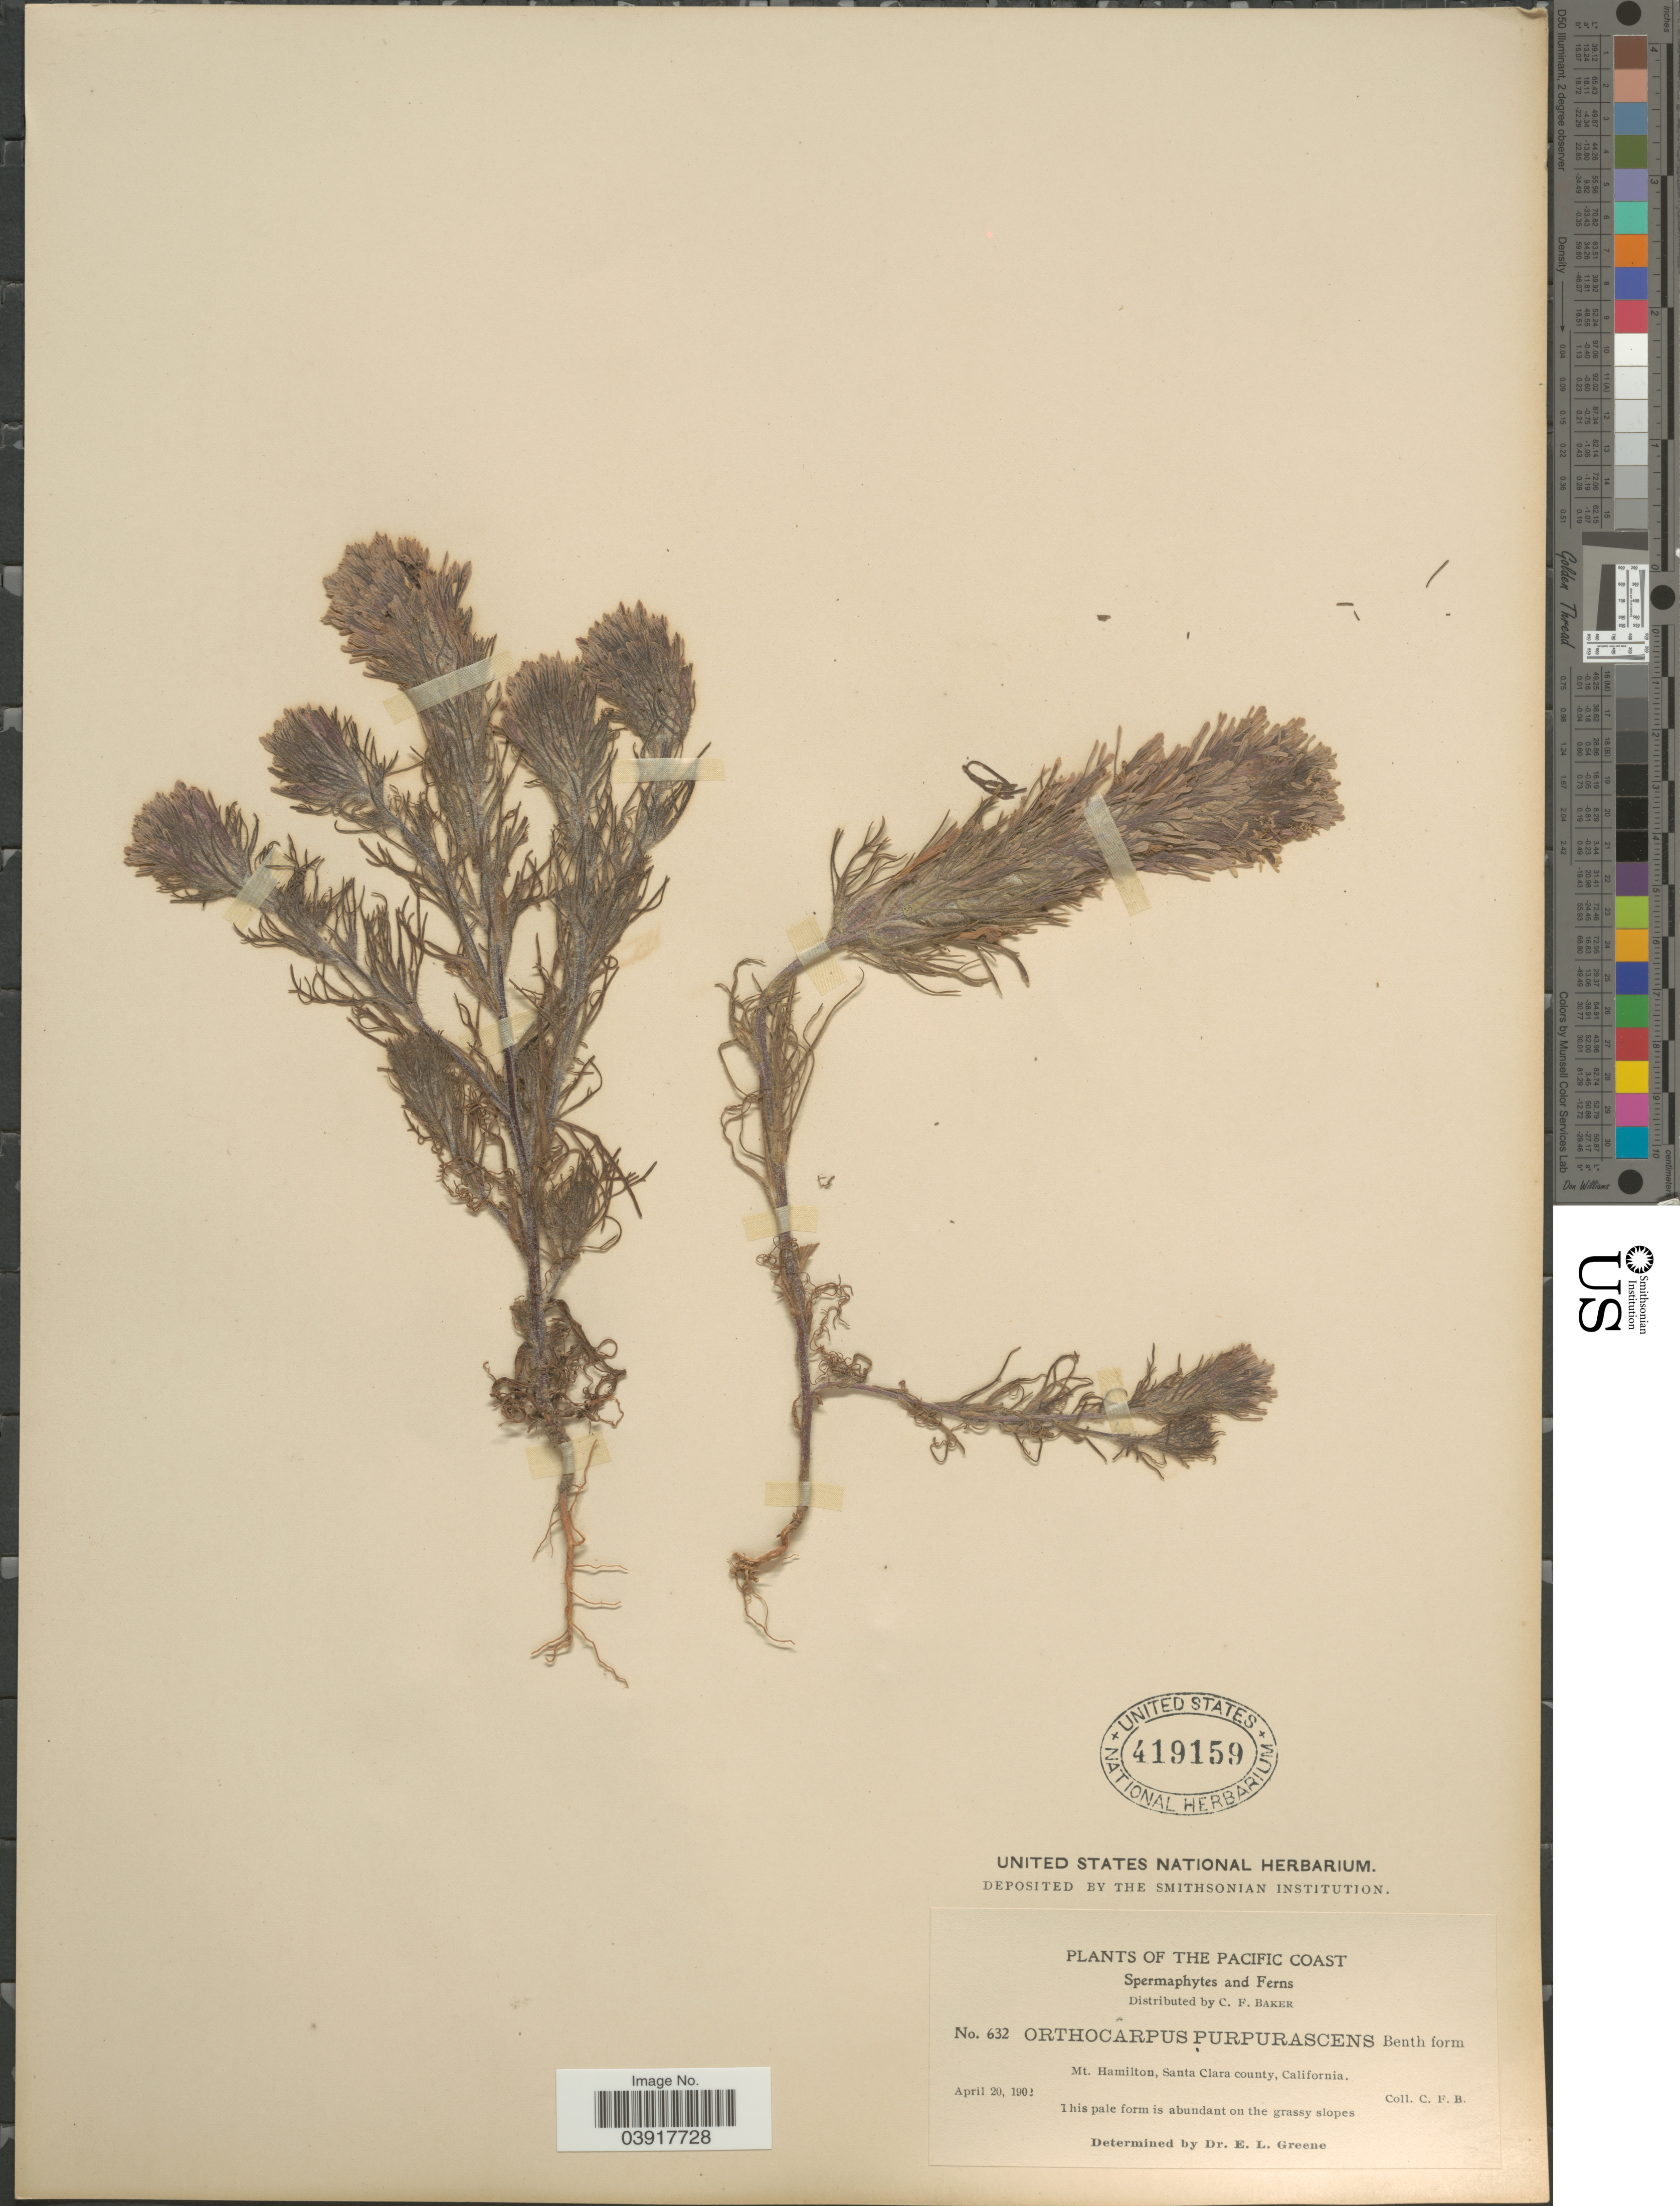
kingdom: Plantae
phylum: Tracheophyta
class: Magnoliopsida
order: Lamiales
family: Orobanchaceae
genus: Orthocarpus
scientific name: Orthocarpus purpurascens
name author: Benth.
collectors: C. F. Baker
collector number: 632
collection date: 1902-04-20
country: United States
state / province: California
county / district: Santa Clara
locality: The Pacific Coast. Mt. Hamilton, Santa Clara county.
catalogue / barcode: US 419159